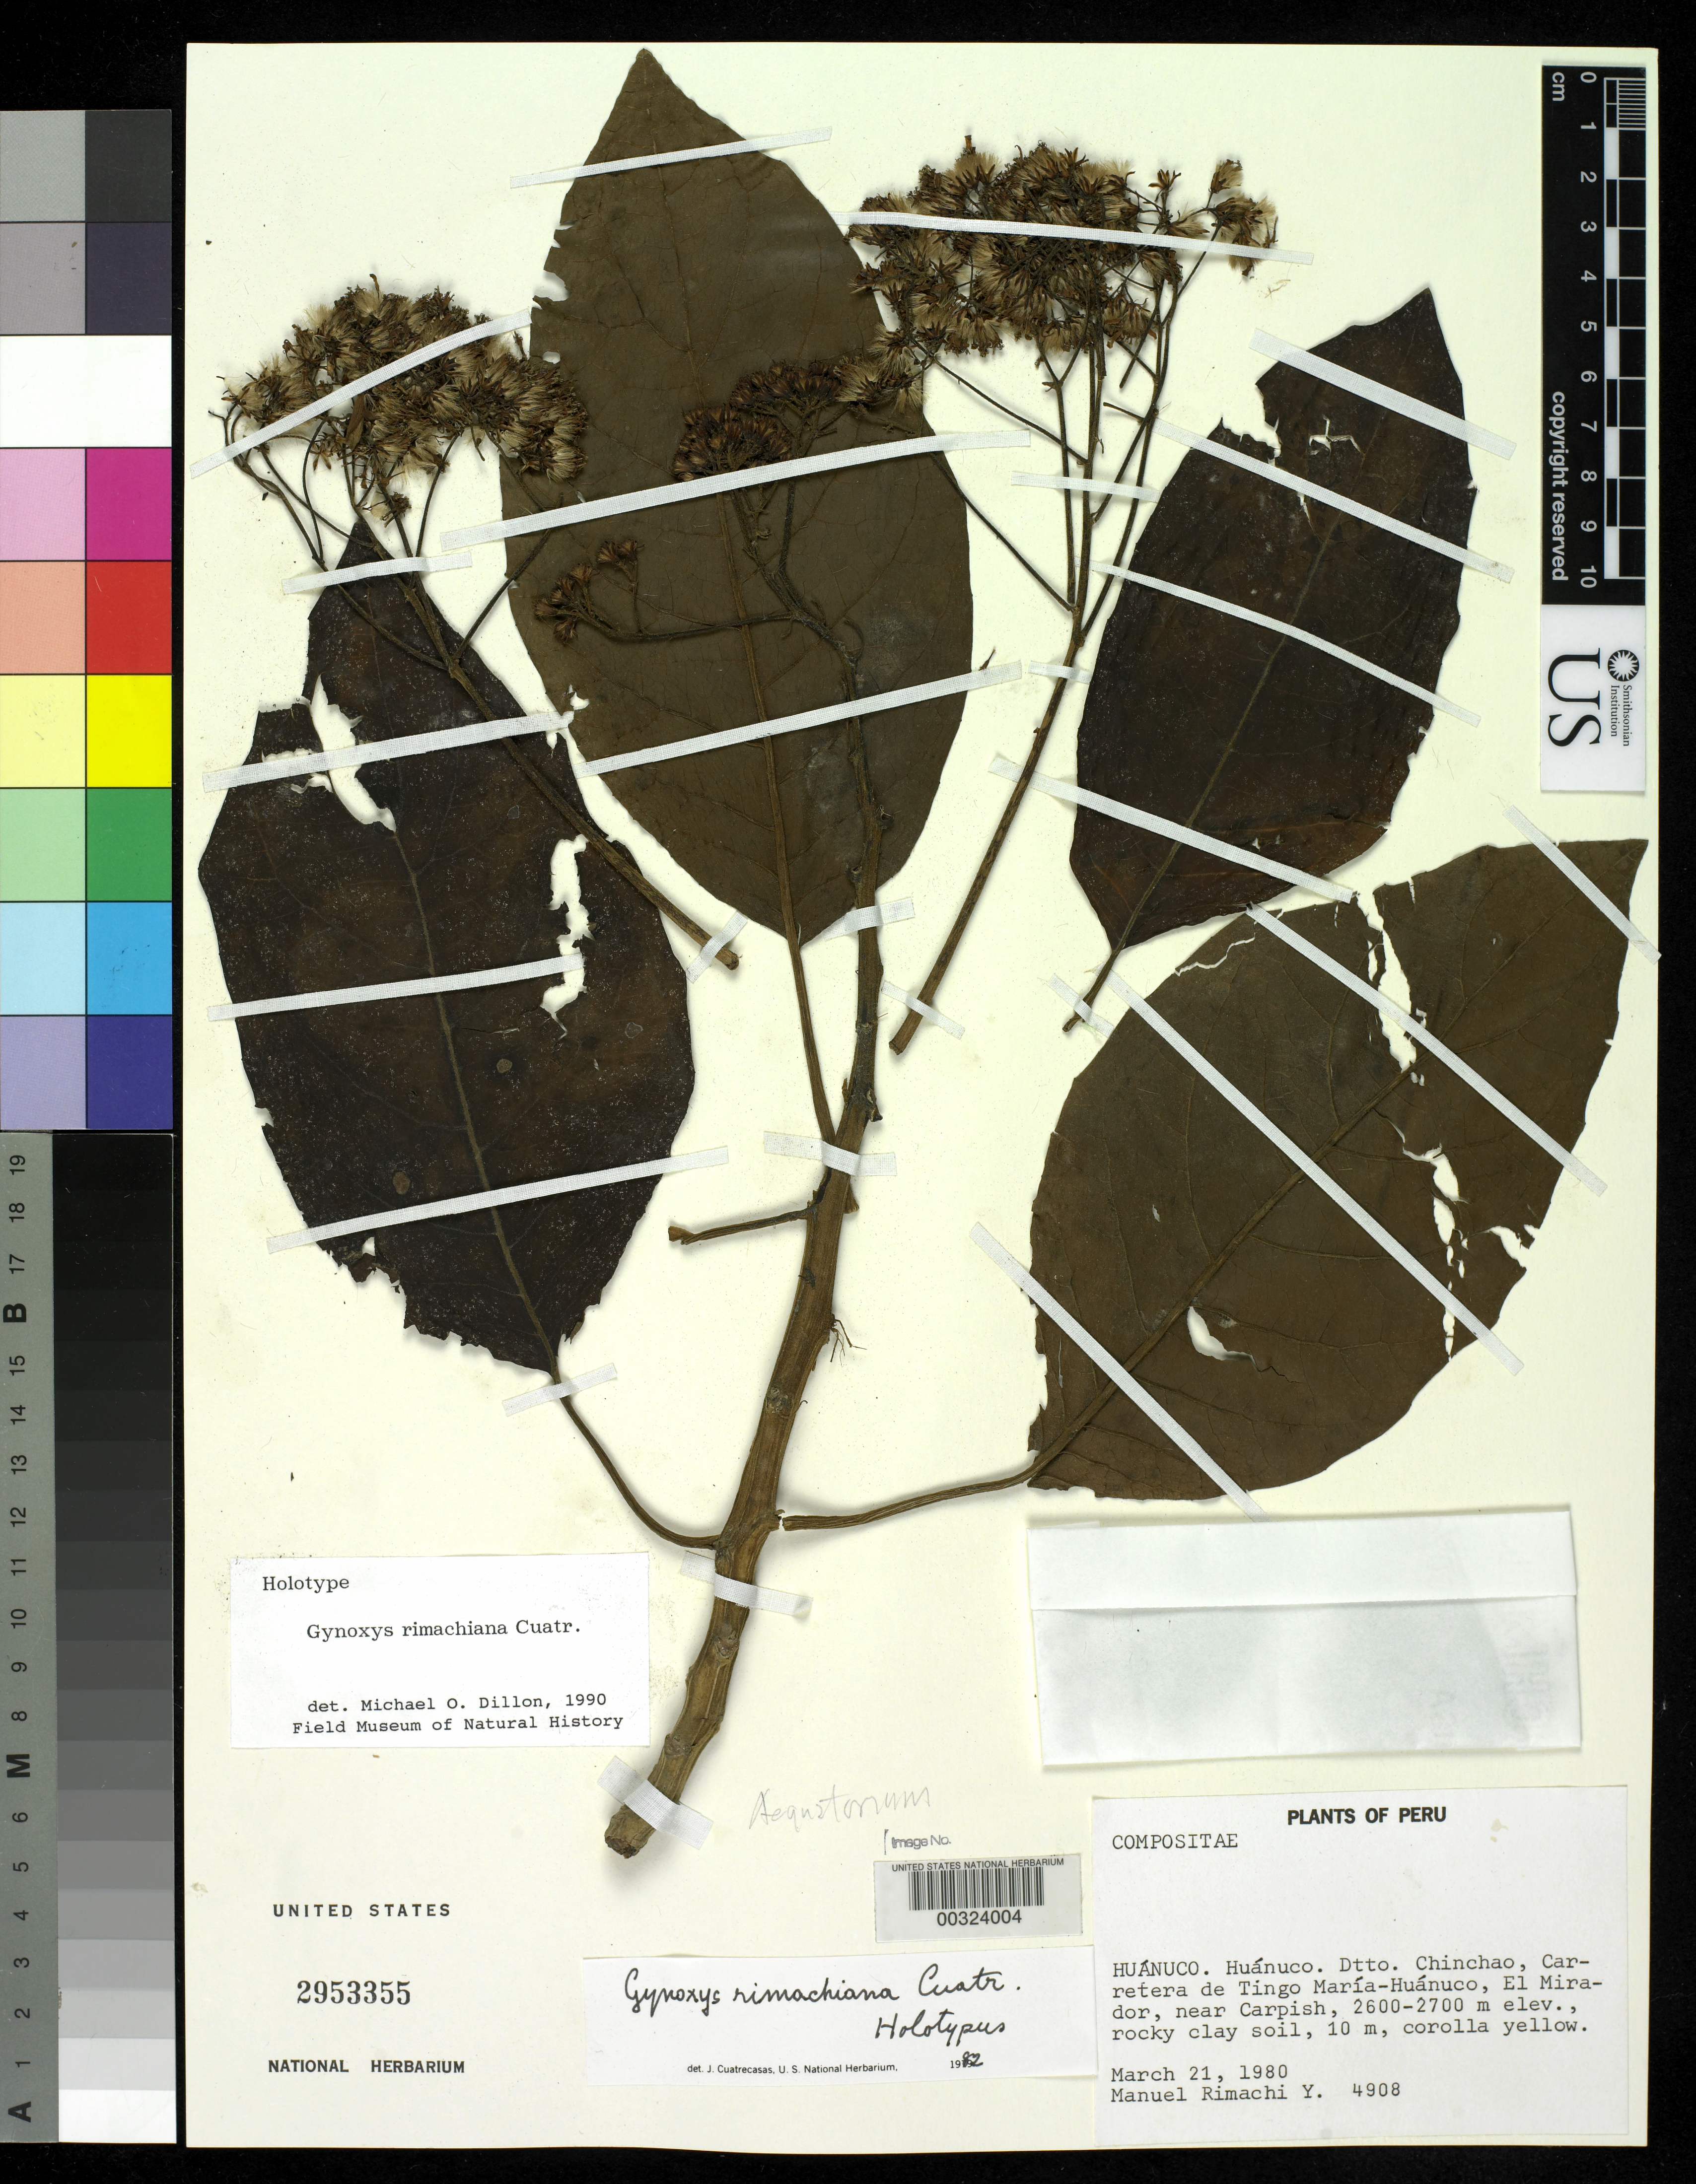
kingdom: Plantae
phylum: Tracheophyta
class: Magnoliopsida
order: Asterales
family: Asteraceae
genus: Gynoxys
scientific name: Gynoxys rimachiana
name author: Cuatrec.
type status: Holotype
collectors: M. Rimachi Y.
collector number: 4908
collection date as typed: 21 Mar 1980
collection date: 1980-03-21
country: Peru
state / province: Huánuco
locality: Huánuco, Chinchao, carretera de Tingo María - Huánuco, El Mirador, near Carpish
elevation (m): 2600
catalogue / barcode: US 2953355